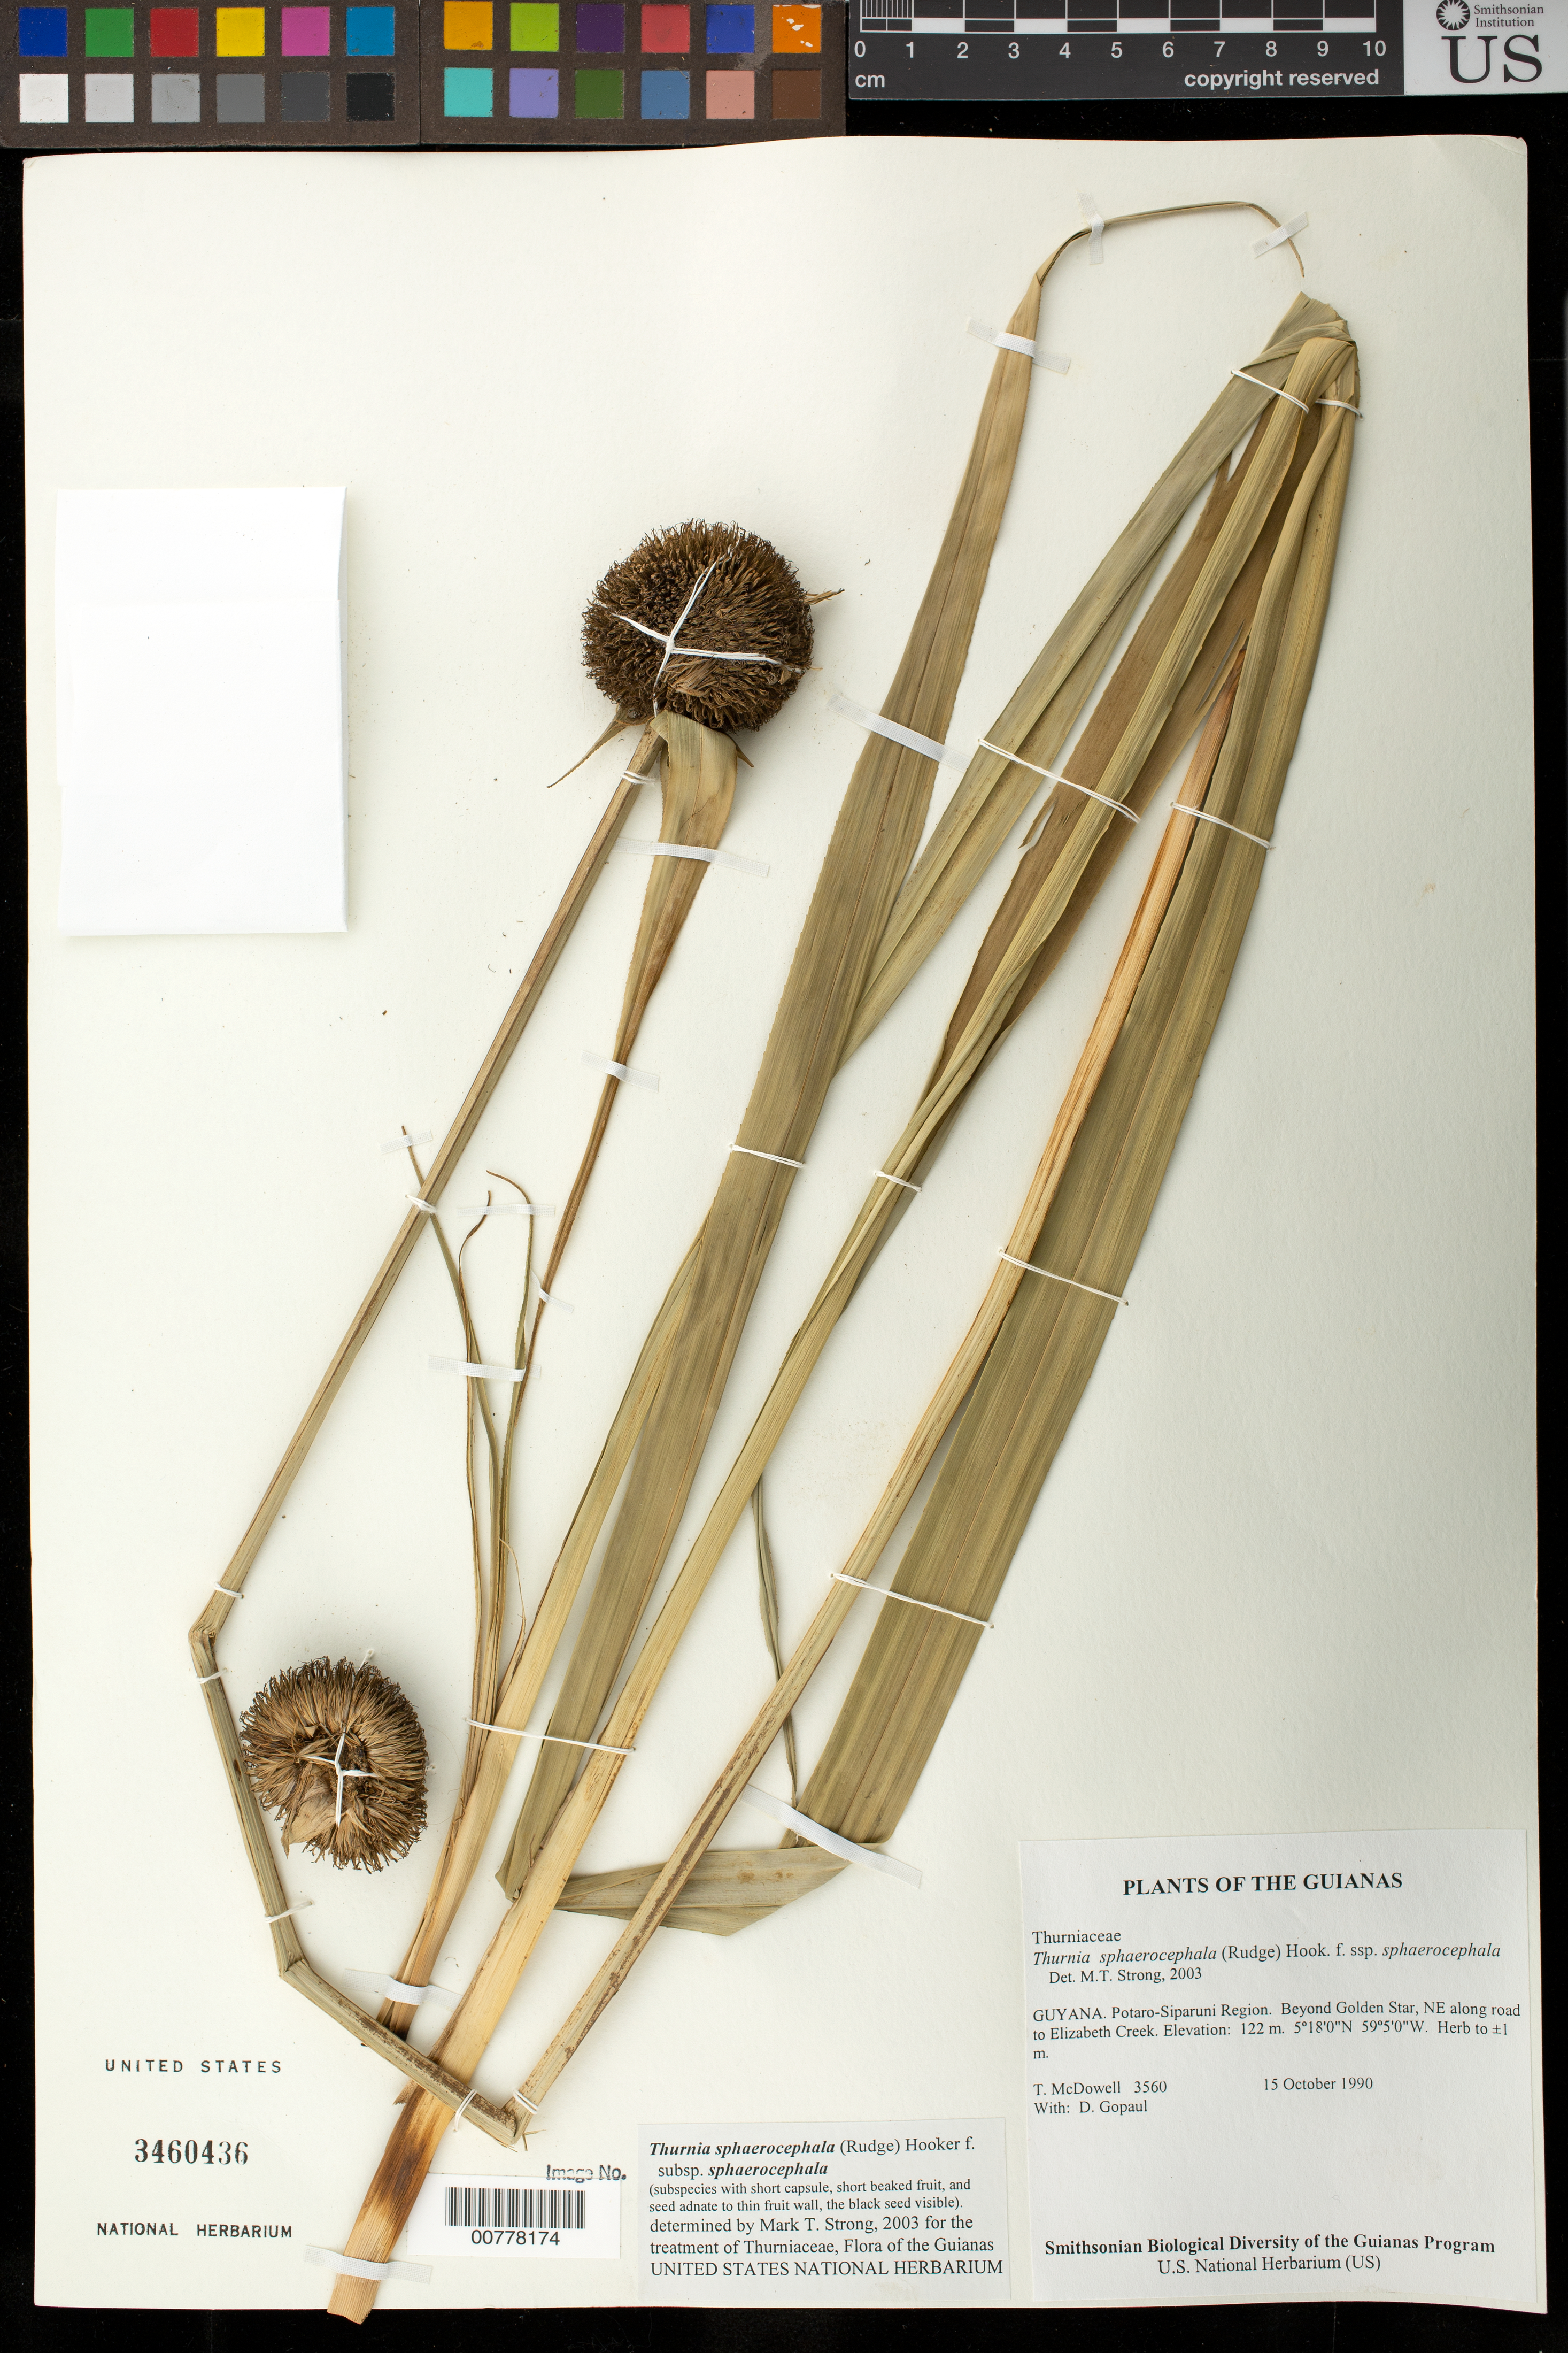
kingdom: Plantae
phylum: Tracheophyta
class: Liliopsida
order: Poales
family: Thurniaceae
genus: Thurnia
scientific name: Thurnia sphaerocephala subsp. sphaerocephala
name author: (Rudge) Hook. f.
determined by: Strong, M. T., (US), Smithsonian Institution - National Museum of Natural History (UNITED STATES)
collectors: T. McDowell & D. Gopaul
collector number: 3560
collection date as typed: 15 October 1990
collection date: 1990-10-15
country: Guyana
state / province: Potaro-Siparuni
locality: Beyond Golden Star, NE along road to Elizabeth Creek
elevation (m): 122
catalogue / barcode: US 3460436